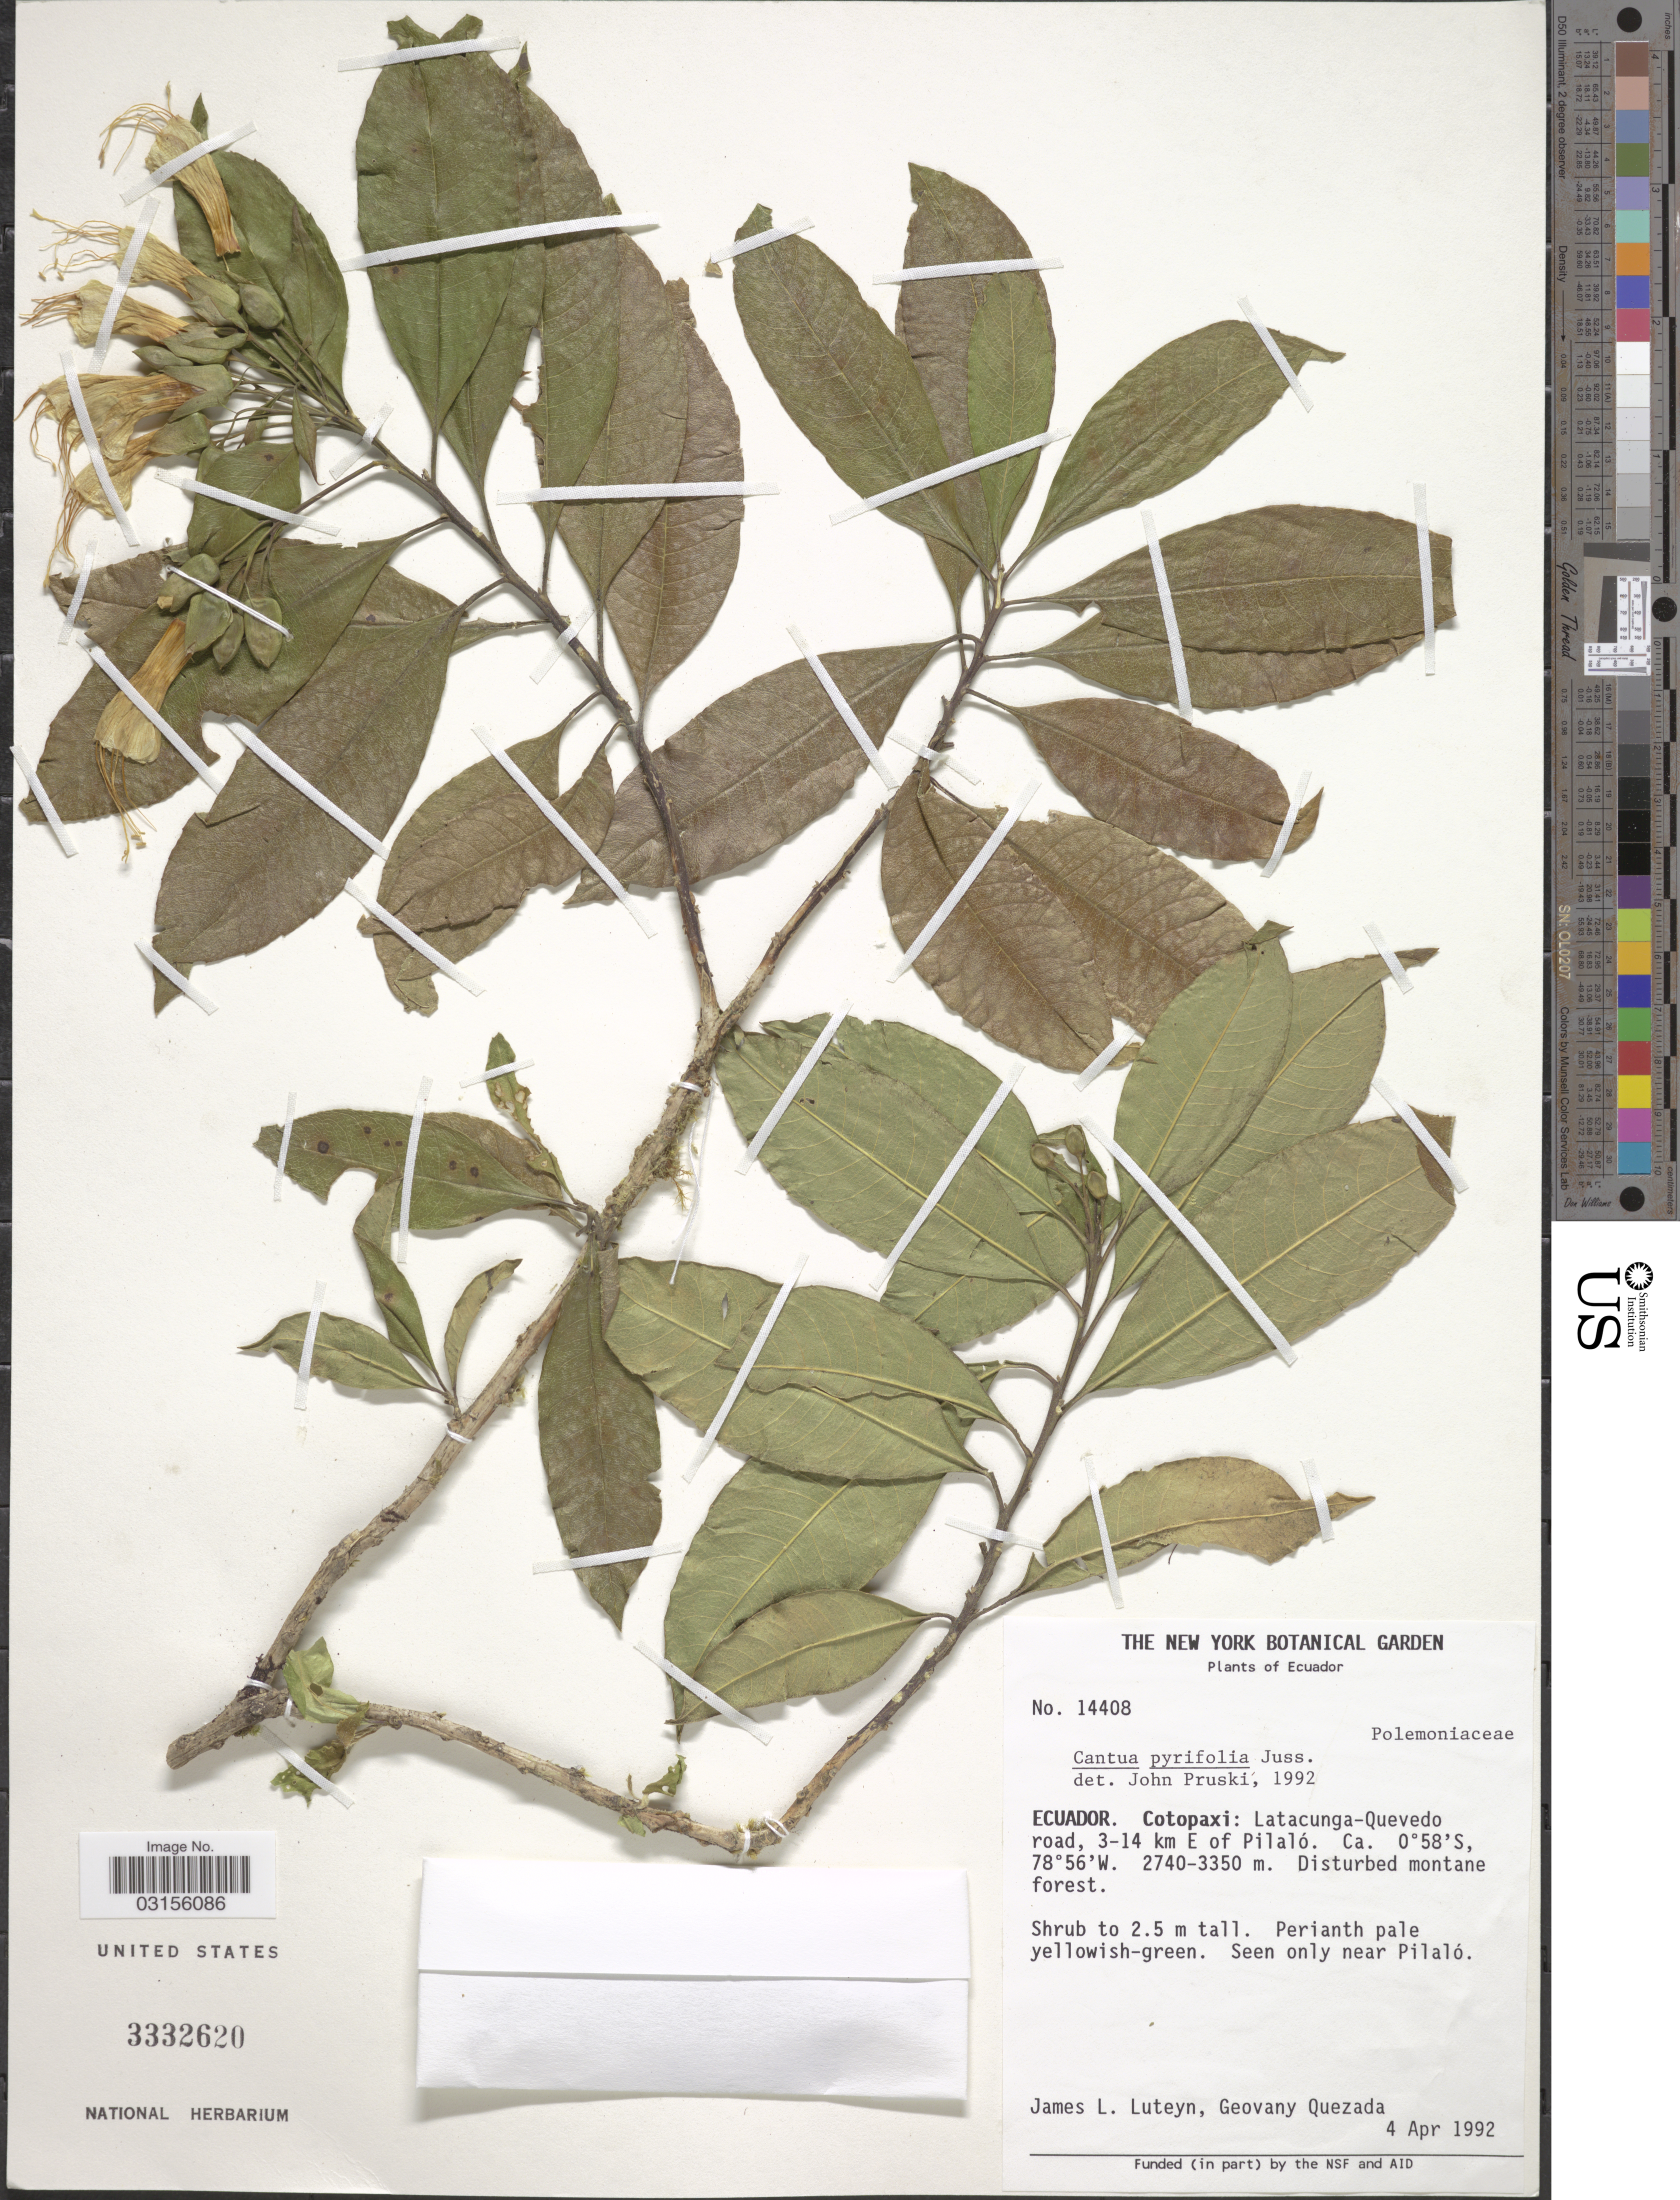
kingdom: Plantae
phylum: Tracheophyta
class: Magnoliopsida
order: Ericales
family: Polemoniaceae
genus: Cantua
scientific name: Cantua pyrifolia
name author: Juss. ex Lam.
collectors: J. L. Luteyn & G. Quezada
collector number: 14408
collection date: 1992-04-04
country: Ecuador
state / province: Cotopaxi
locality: Latacunga-Quevedo road, 3-14 km E of Pilaló.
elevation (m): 2740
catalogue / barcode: US 3332620